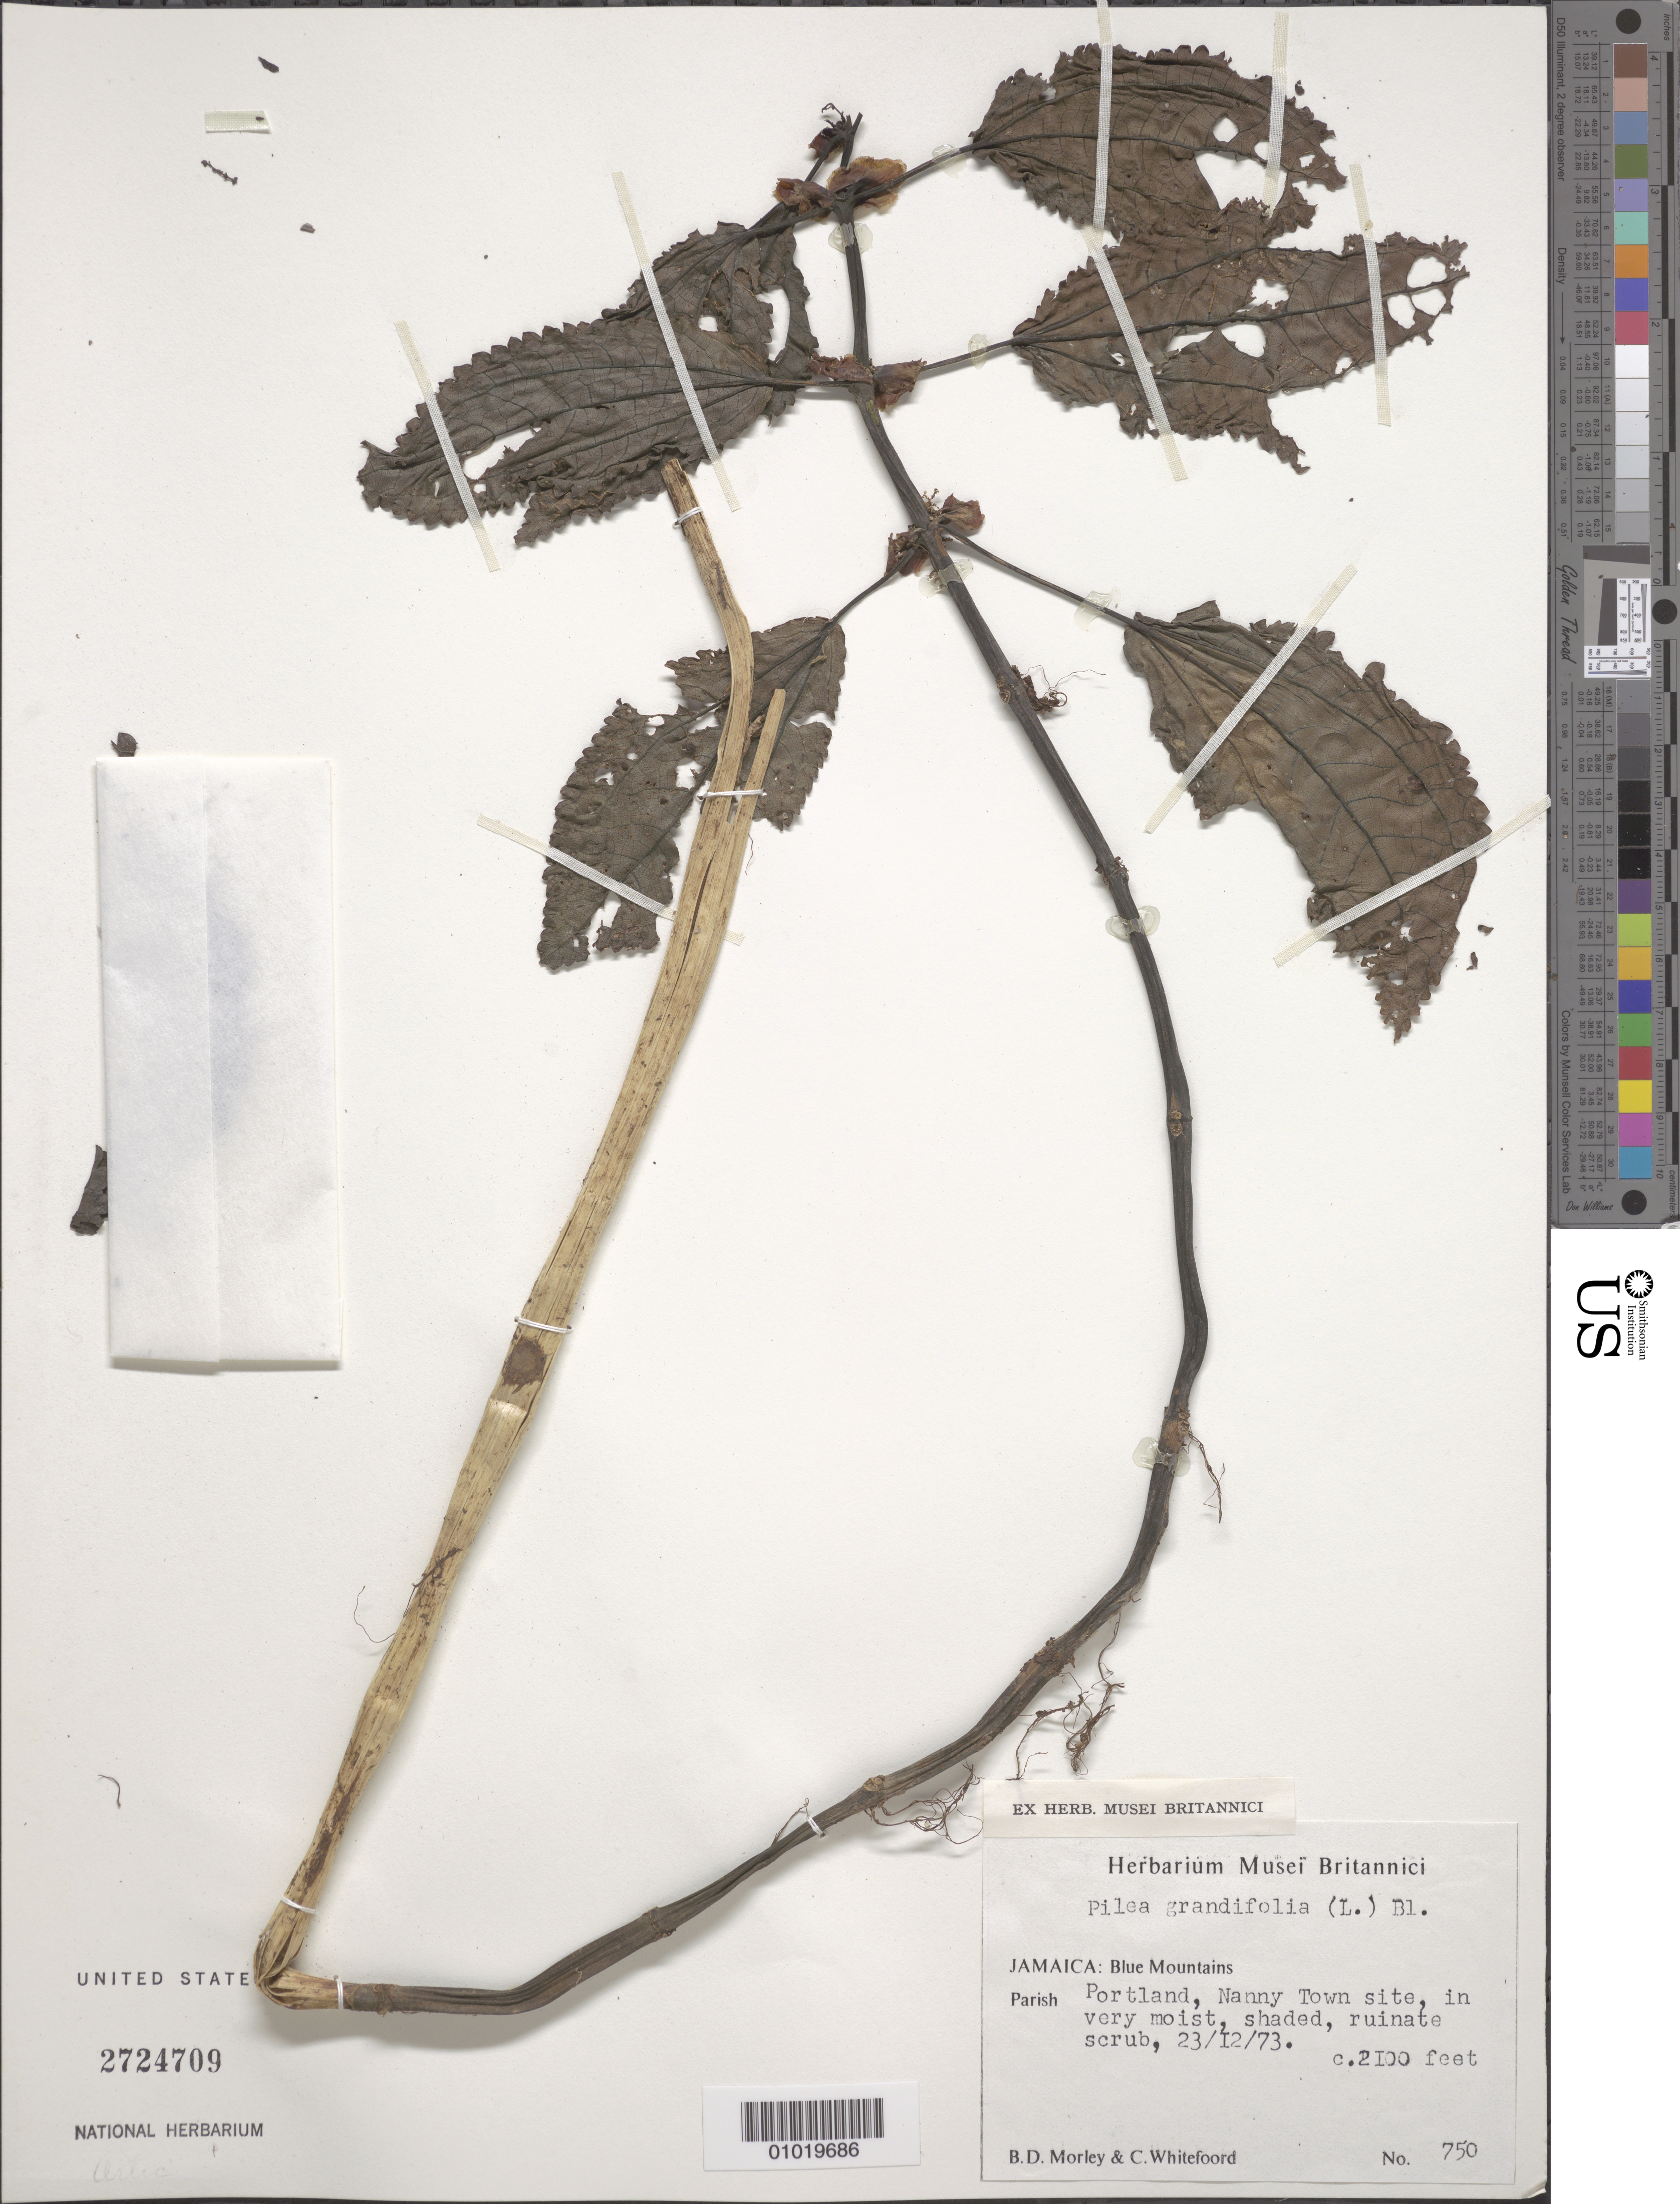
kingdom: Plantae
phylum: Tracheophyta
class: Magnoliopsida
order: Rosales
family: Urticaceae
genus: Pilea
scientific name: Pilea grandifolia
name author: (L.) Blume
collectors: B. D. Morley & C. Whitefoord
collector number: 750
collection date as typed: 23 Dec 1973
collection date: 1973-12-23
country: Jamaica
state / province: Portland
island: Jamaica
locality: Jamaica: Blue Mountains. Portland, Nanny Town site, in very moist, shaded, ruinate scrub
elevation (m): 640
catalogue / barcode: US 2724709